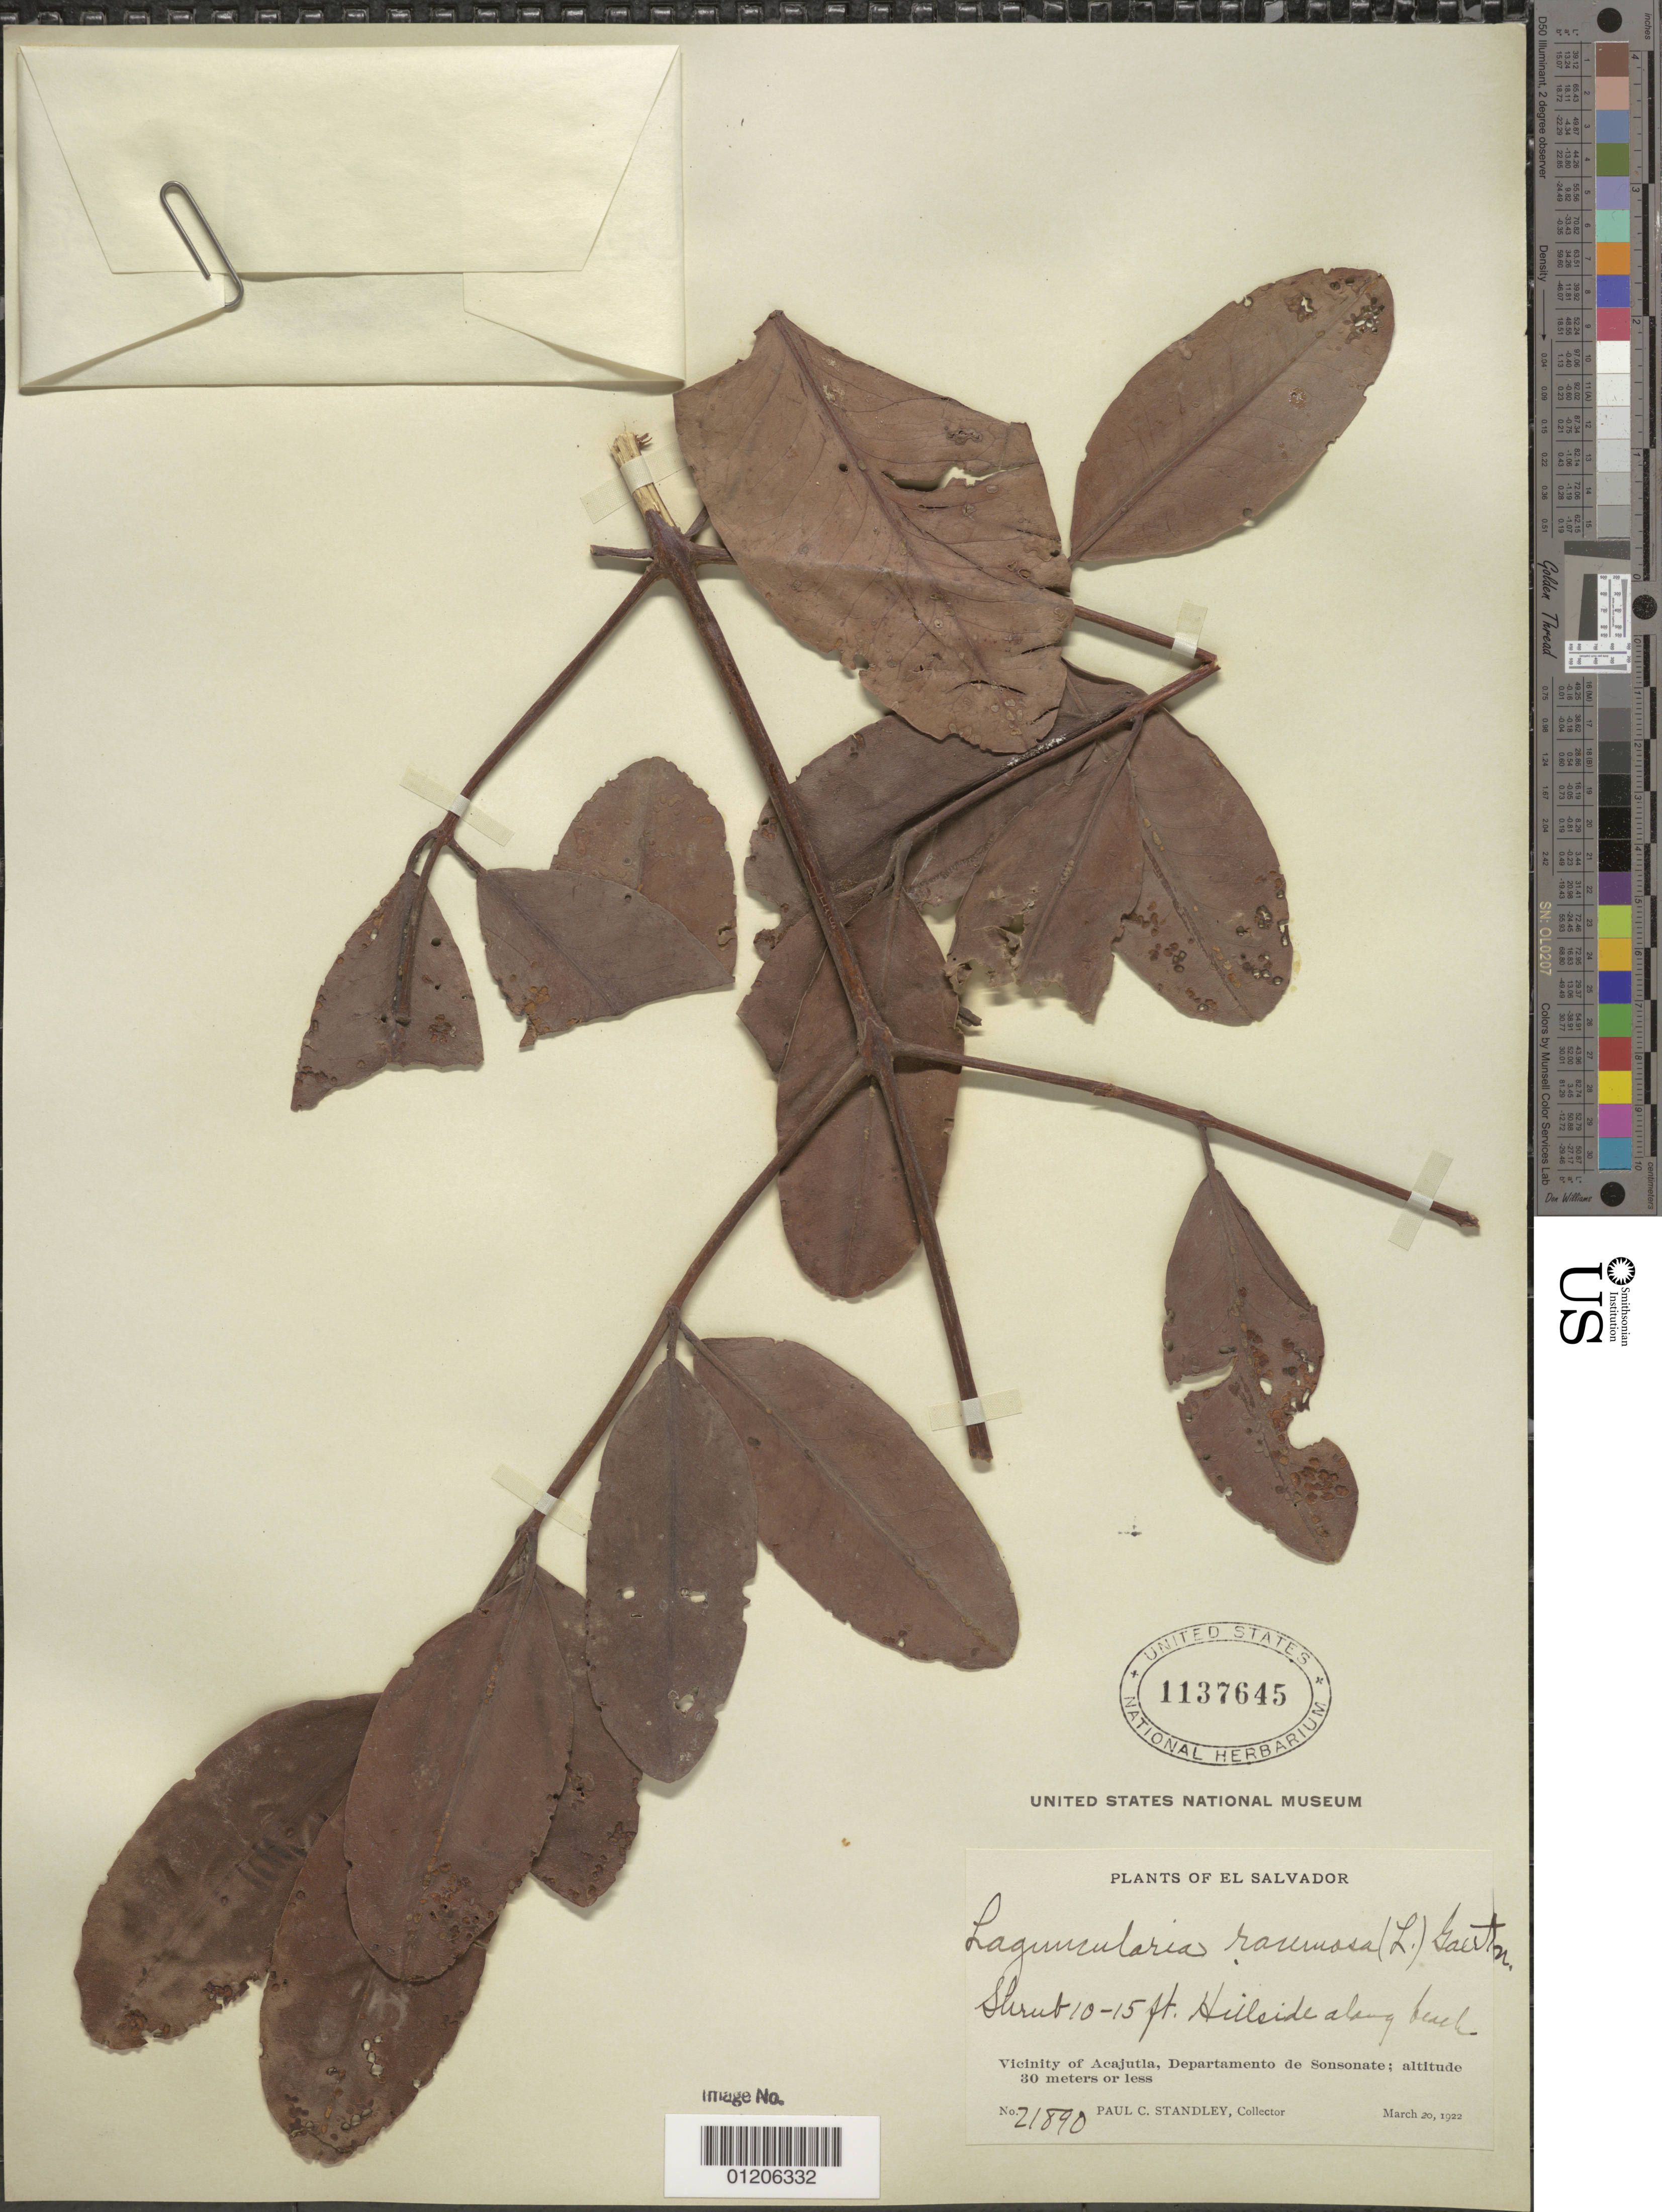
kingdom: Plantae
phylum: Tracheophyta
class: Magnoliopsida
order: Myrtales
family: Combretaceae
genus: Laguncularia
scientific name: Laguncularia racemosa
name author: (L.) C.F. Gaertn.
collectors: P. C. Standley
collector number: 21890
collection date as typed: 20 Mar 1922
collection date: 1922-03-20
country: El Salvador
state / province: Sonsonate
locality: Vicinity of Acajutla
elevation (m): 30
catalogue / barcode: US 1137645